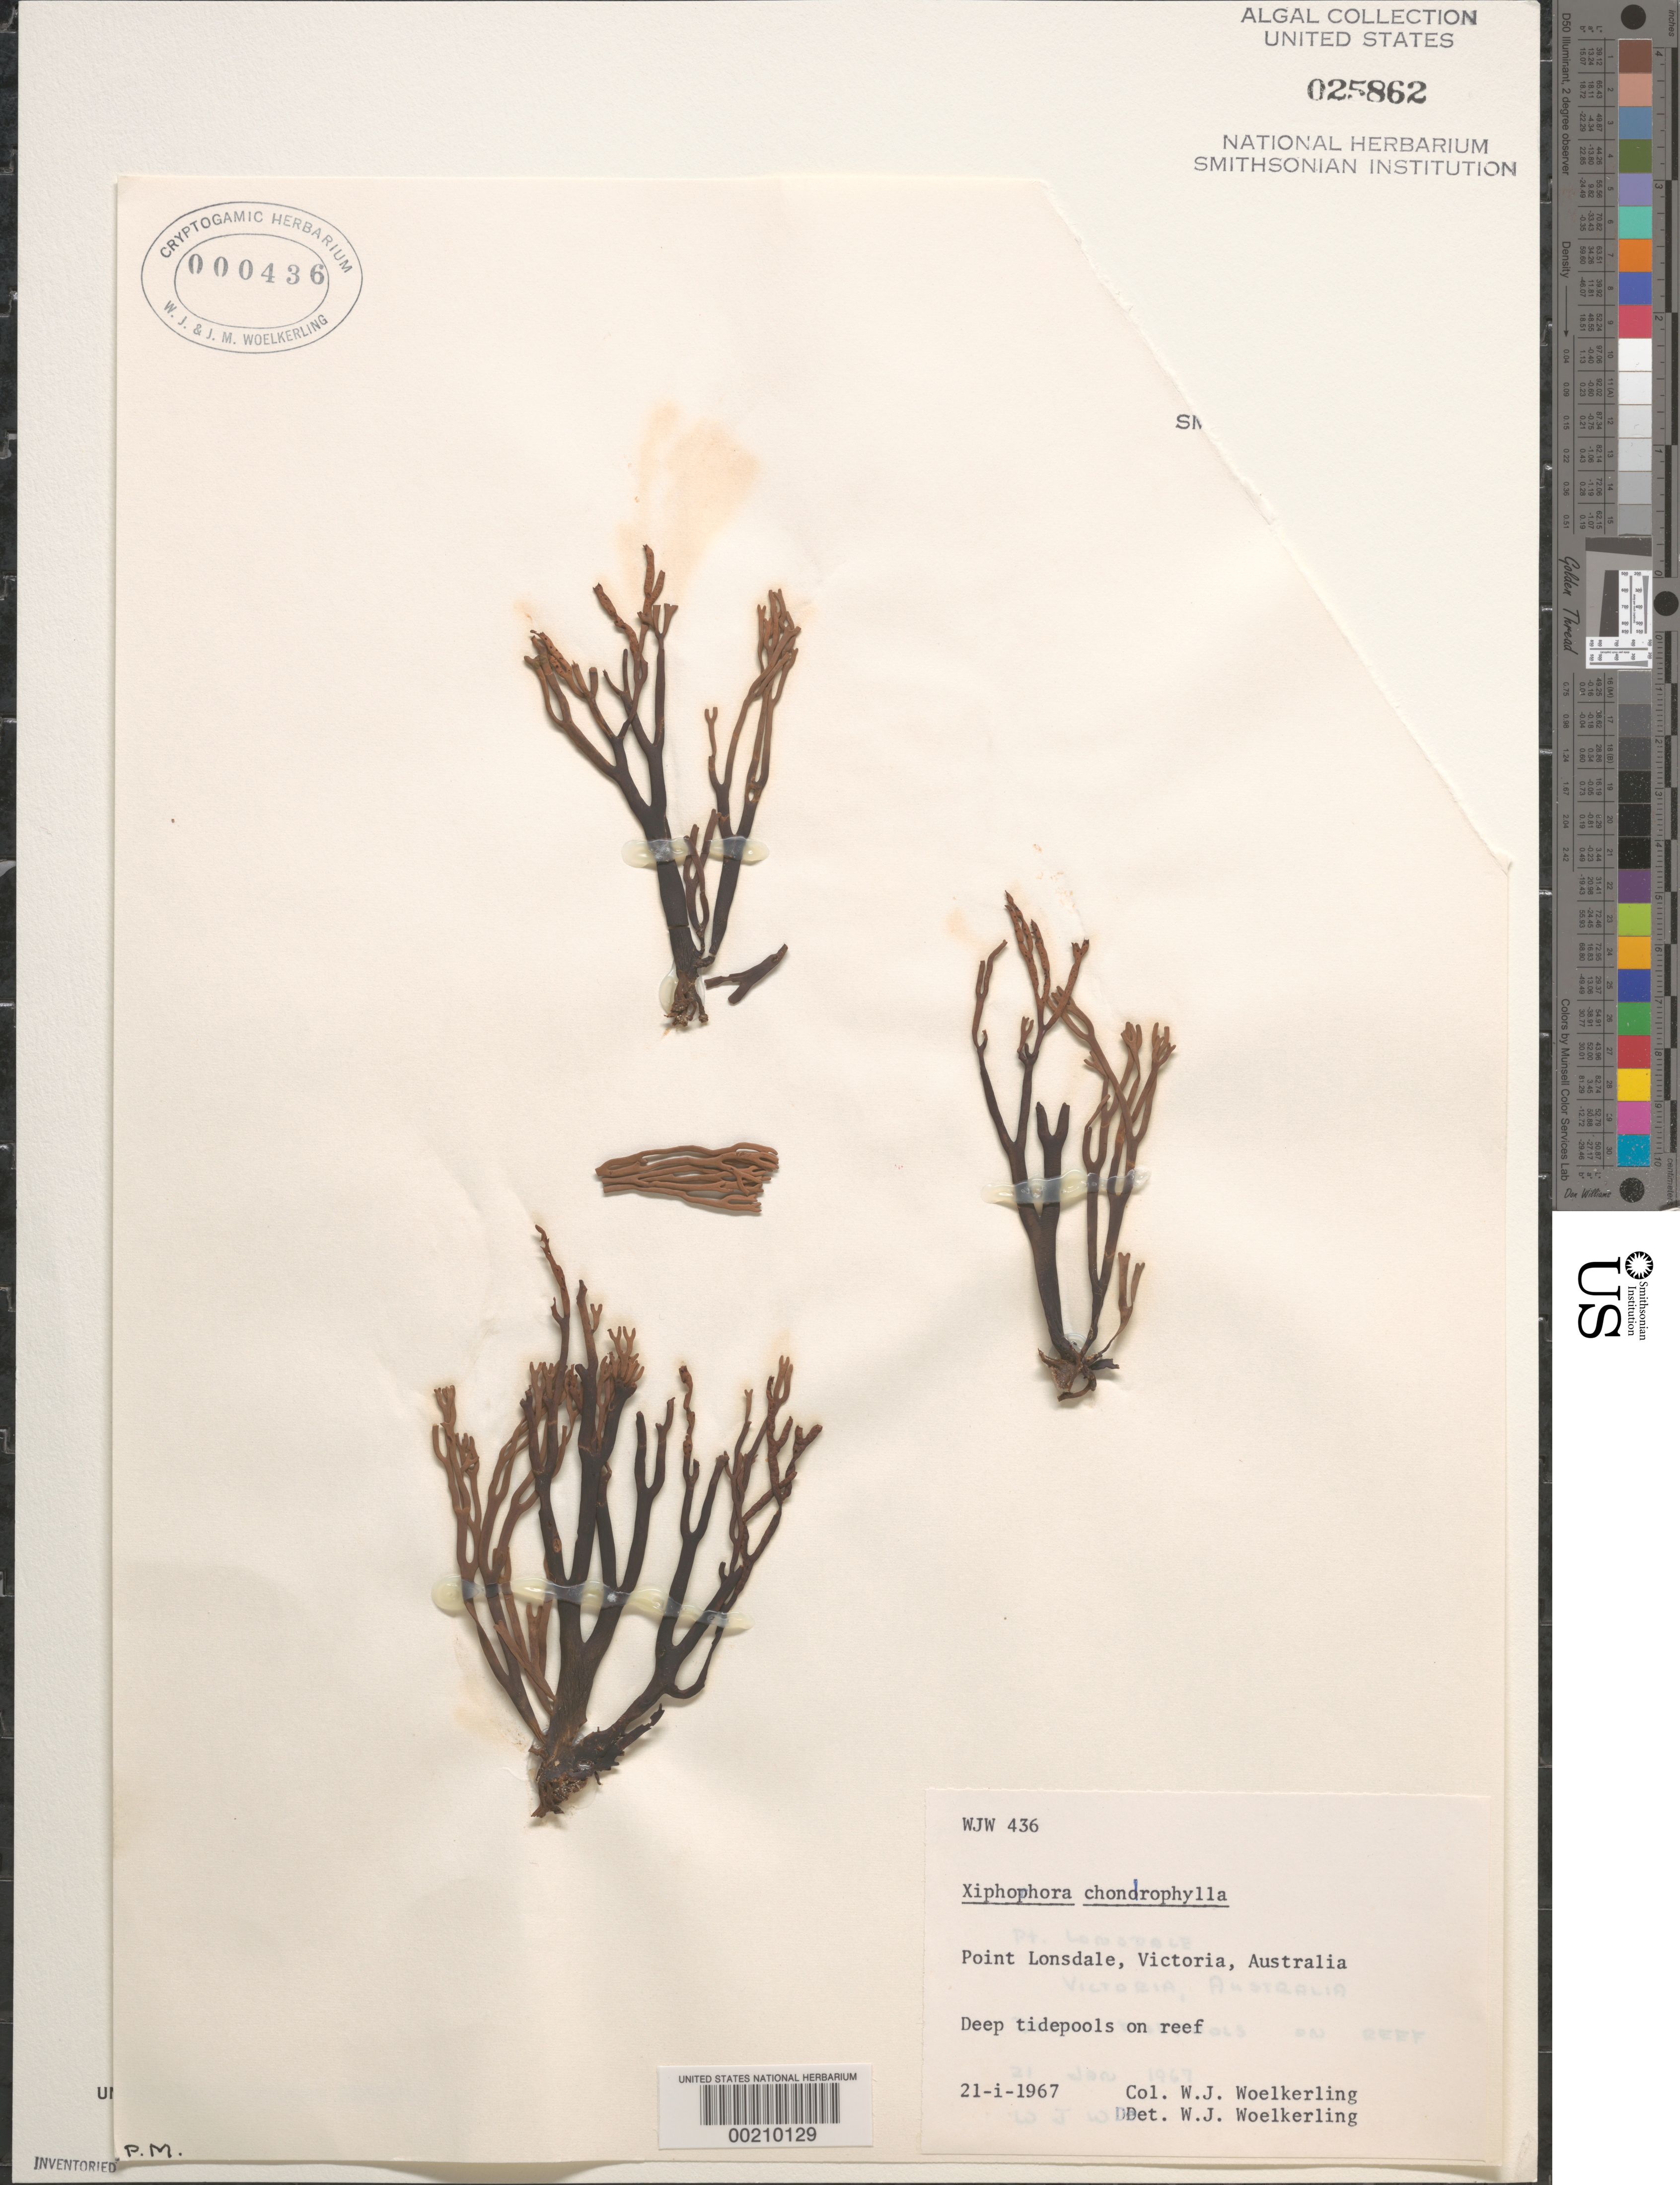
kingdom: Chromista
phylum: Ochrophyta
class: Phaeophyceae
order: Fucales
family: Xiphophoraceae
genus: Xiphophora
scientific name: Xiphophora chondrophylla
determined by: Woelkerling, W. J.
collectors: W. Woelkerling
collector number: WJW 436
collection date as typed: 21 Jan 1967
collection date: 1967-01-21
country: Australia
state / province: Victoria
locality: Point lonsdale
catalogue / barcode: US 25862